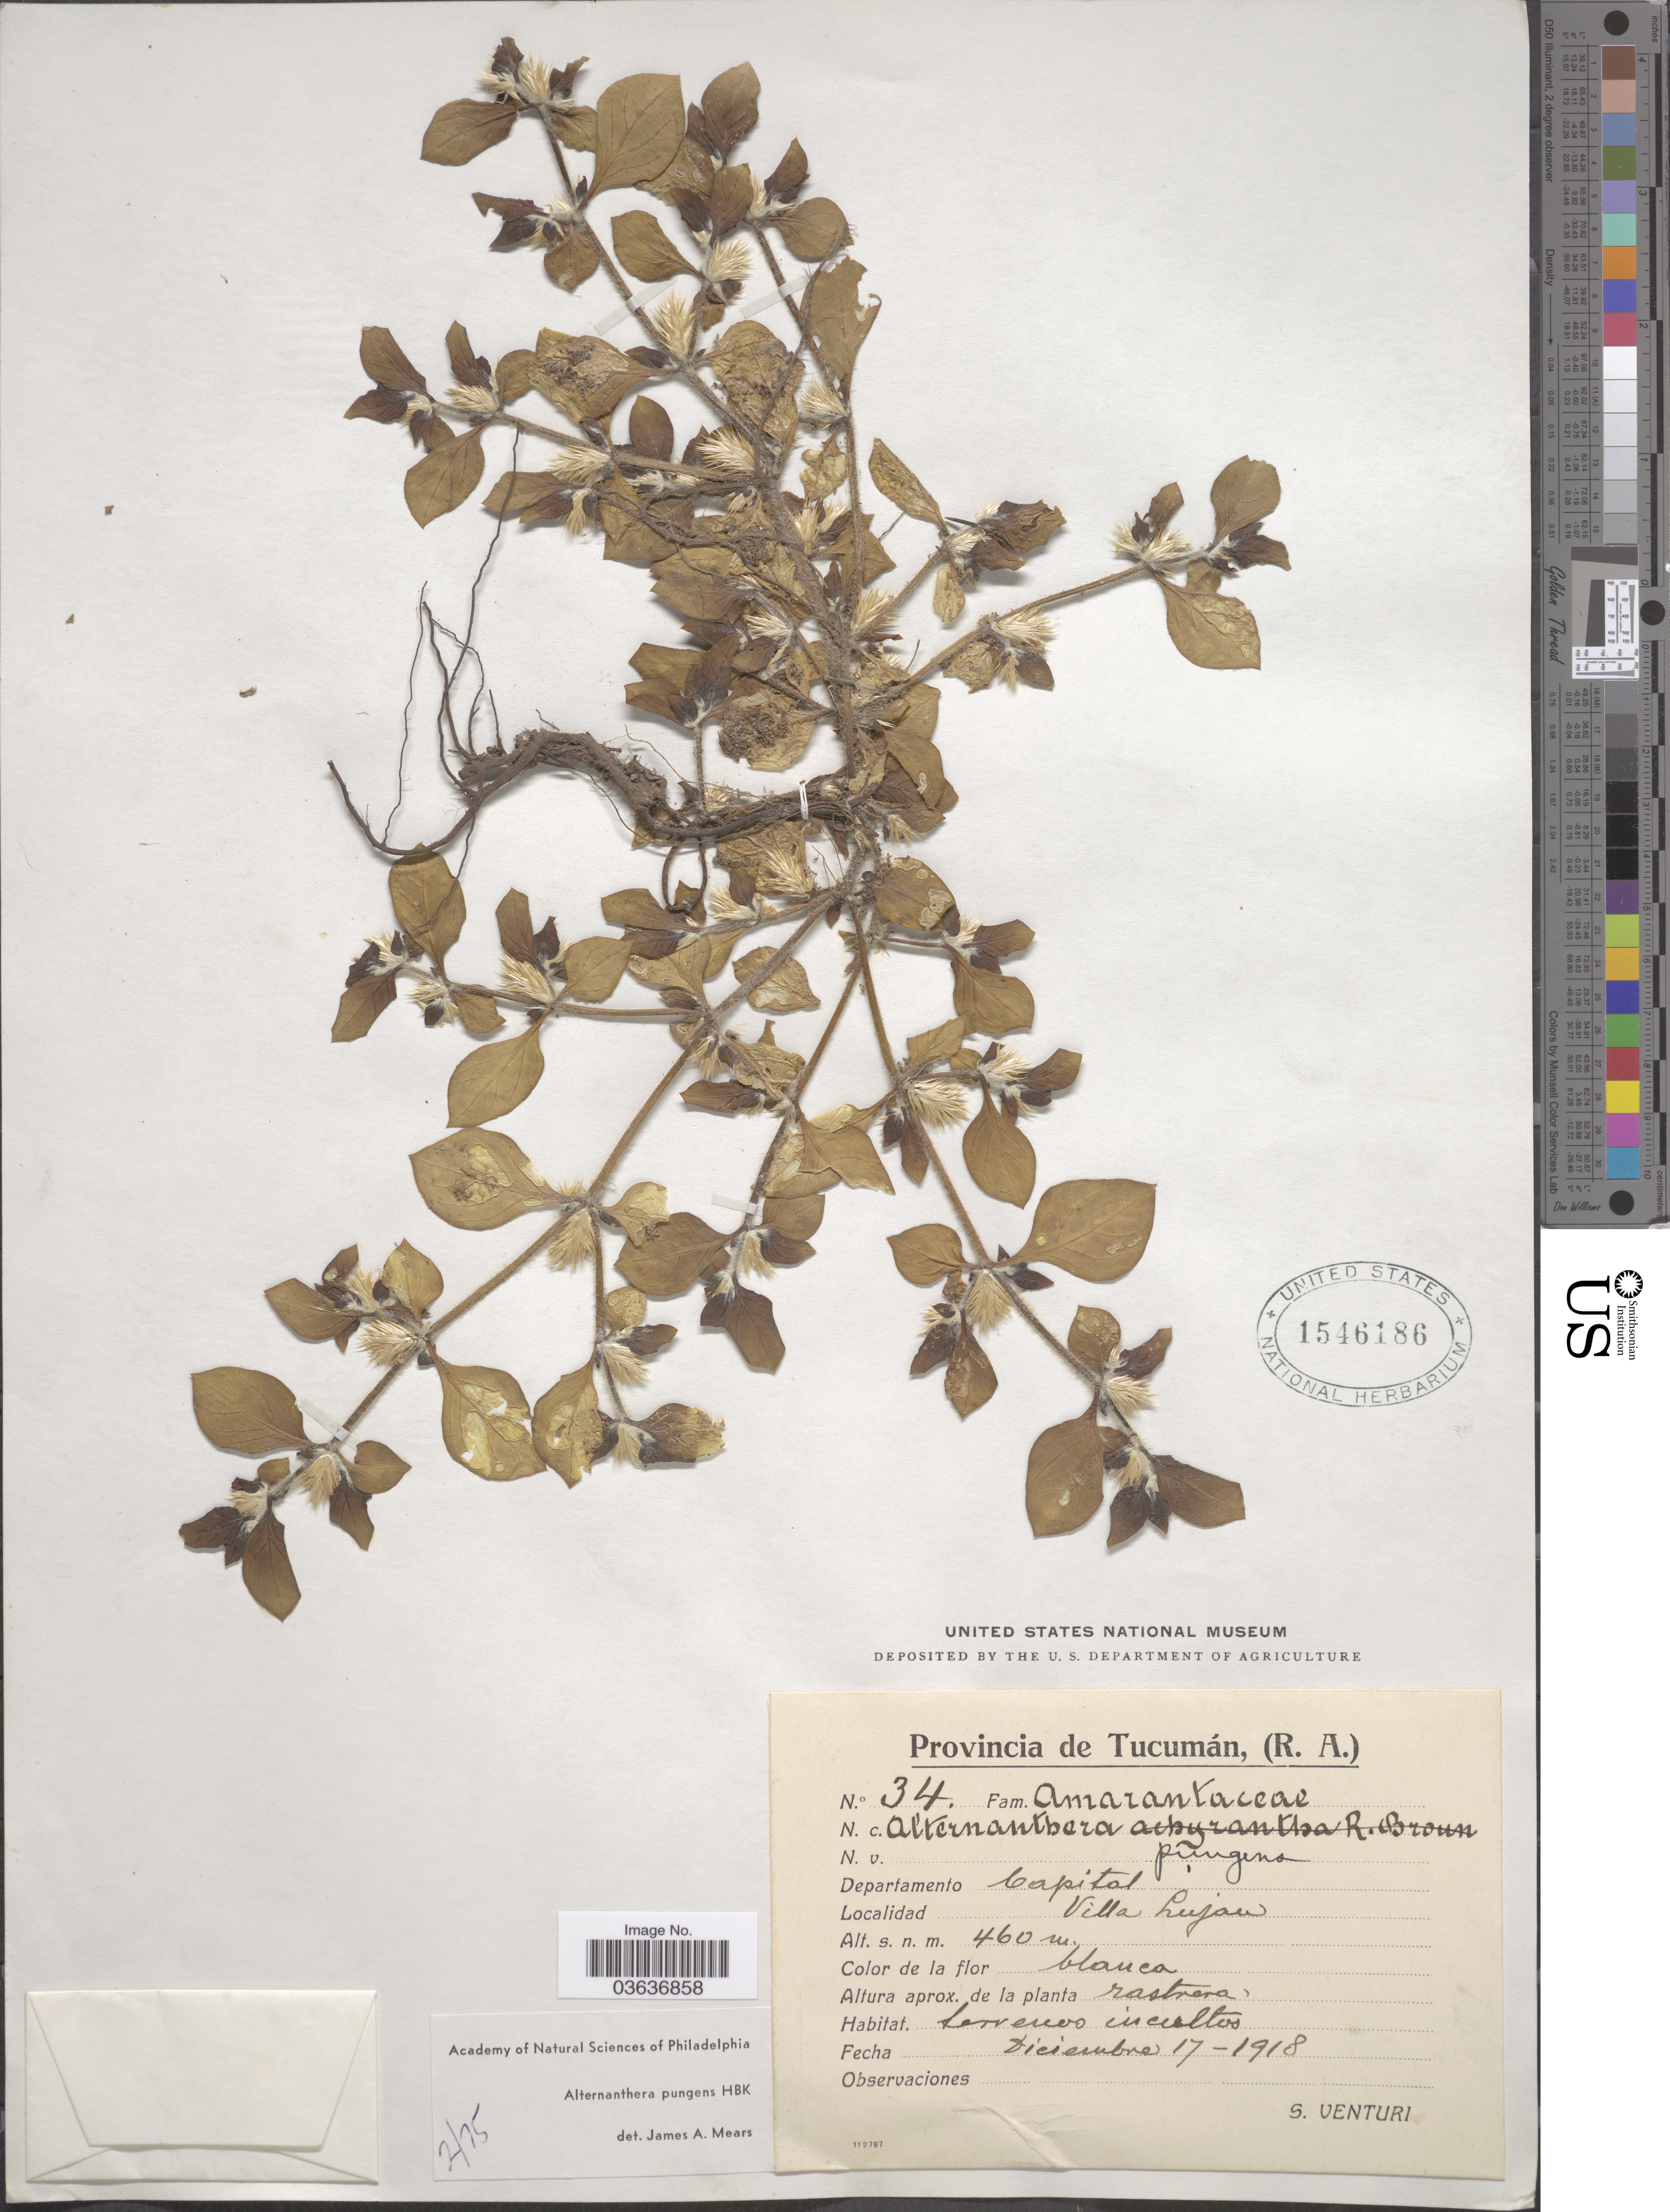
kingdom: Plantae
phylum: Tracheophyta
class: Magnoliopsida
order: Caryophyllales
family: Amaranthaceae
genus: Alternanthera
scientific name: Alternanthera pungens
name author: Kunth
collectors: S. Venturi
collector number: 34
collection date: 1918-12-17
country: Argentina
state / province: Tucuman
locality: Departamento Capital. Villa Lujan.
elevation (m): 460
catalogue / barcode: US 1546186